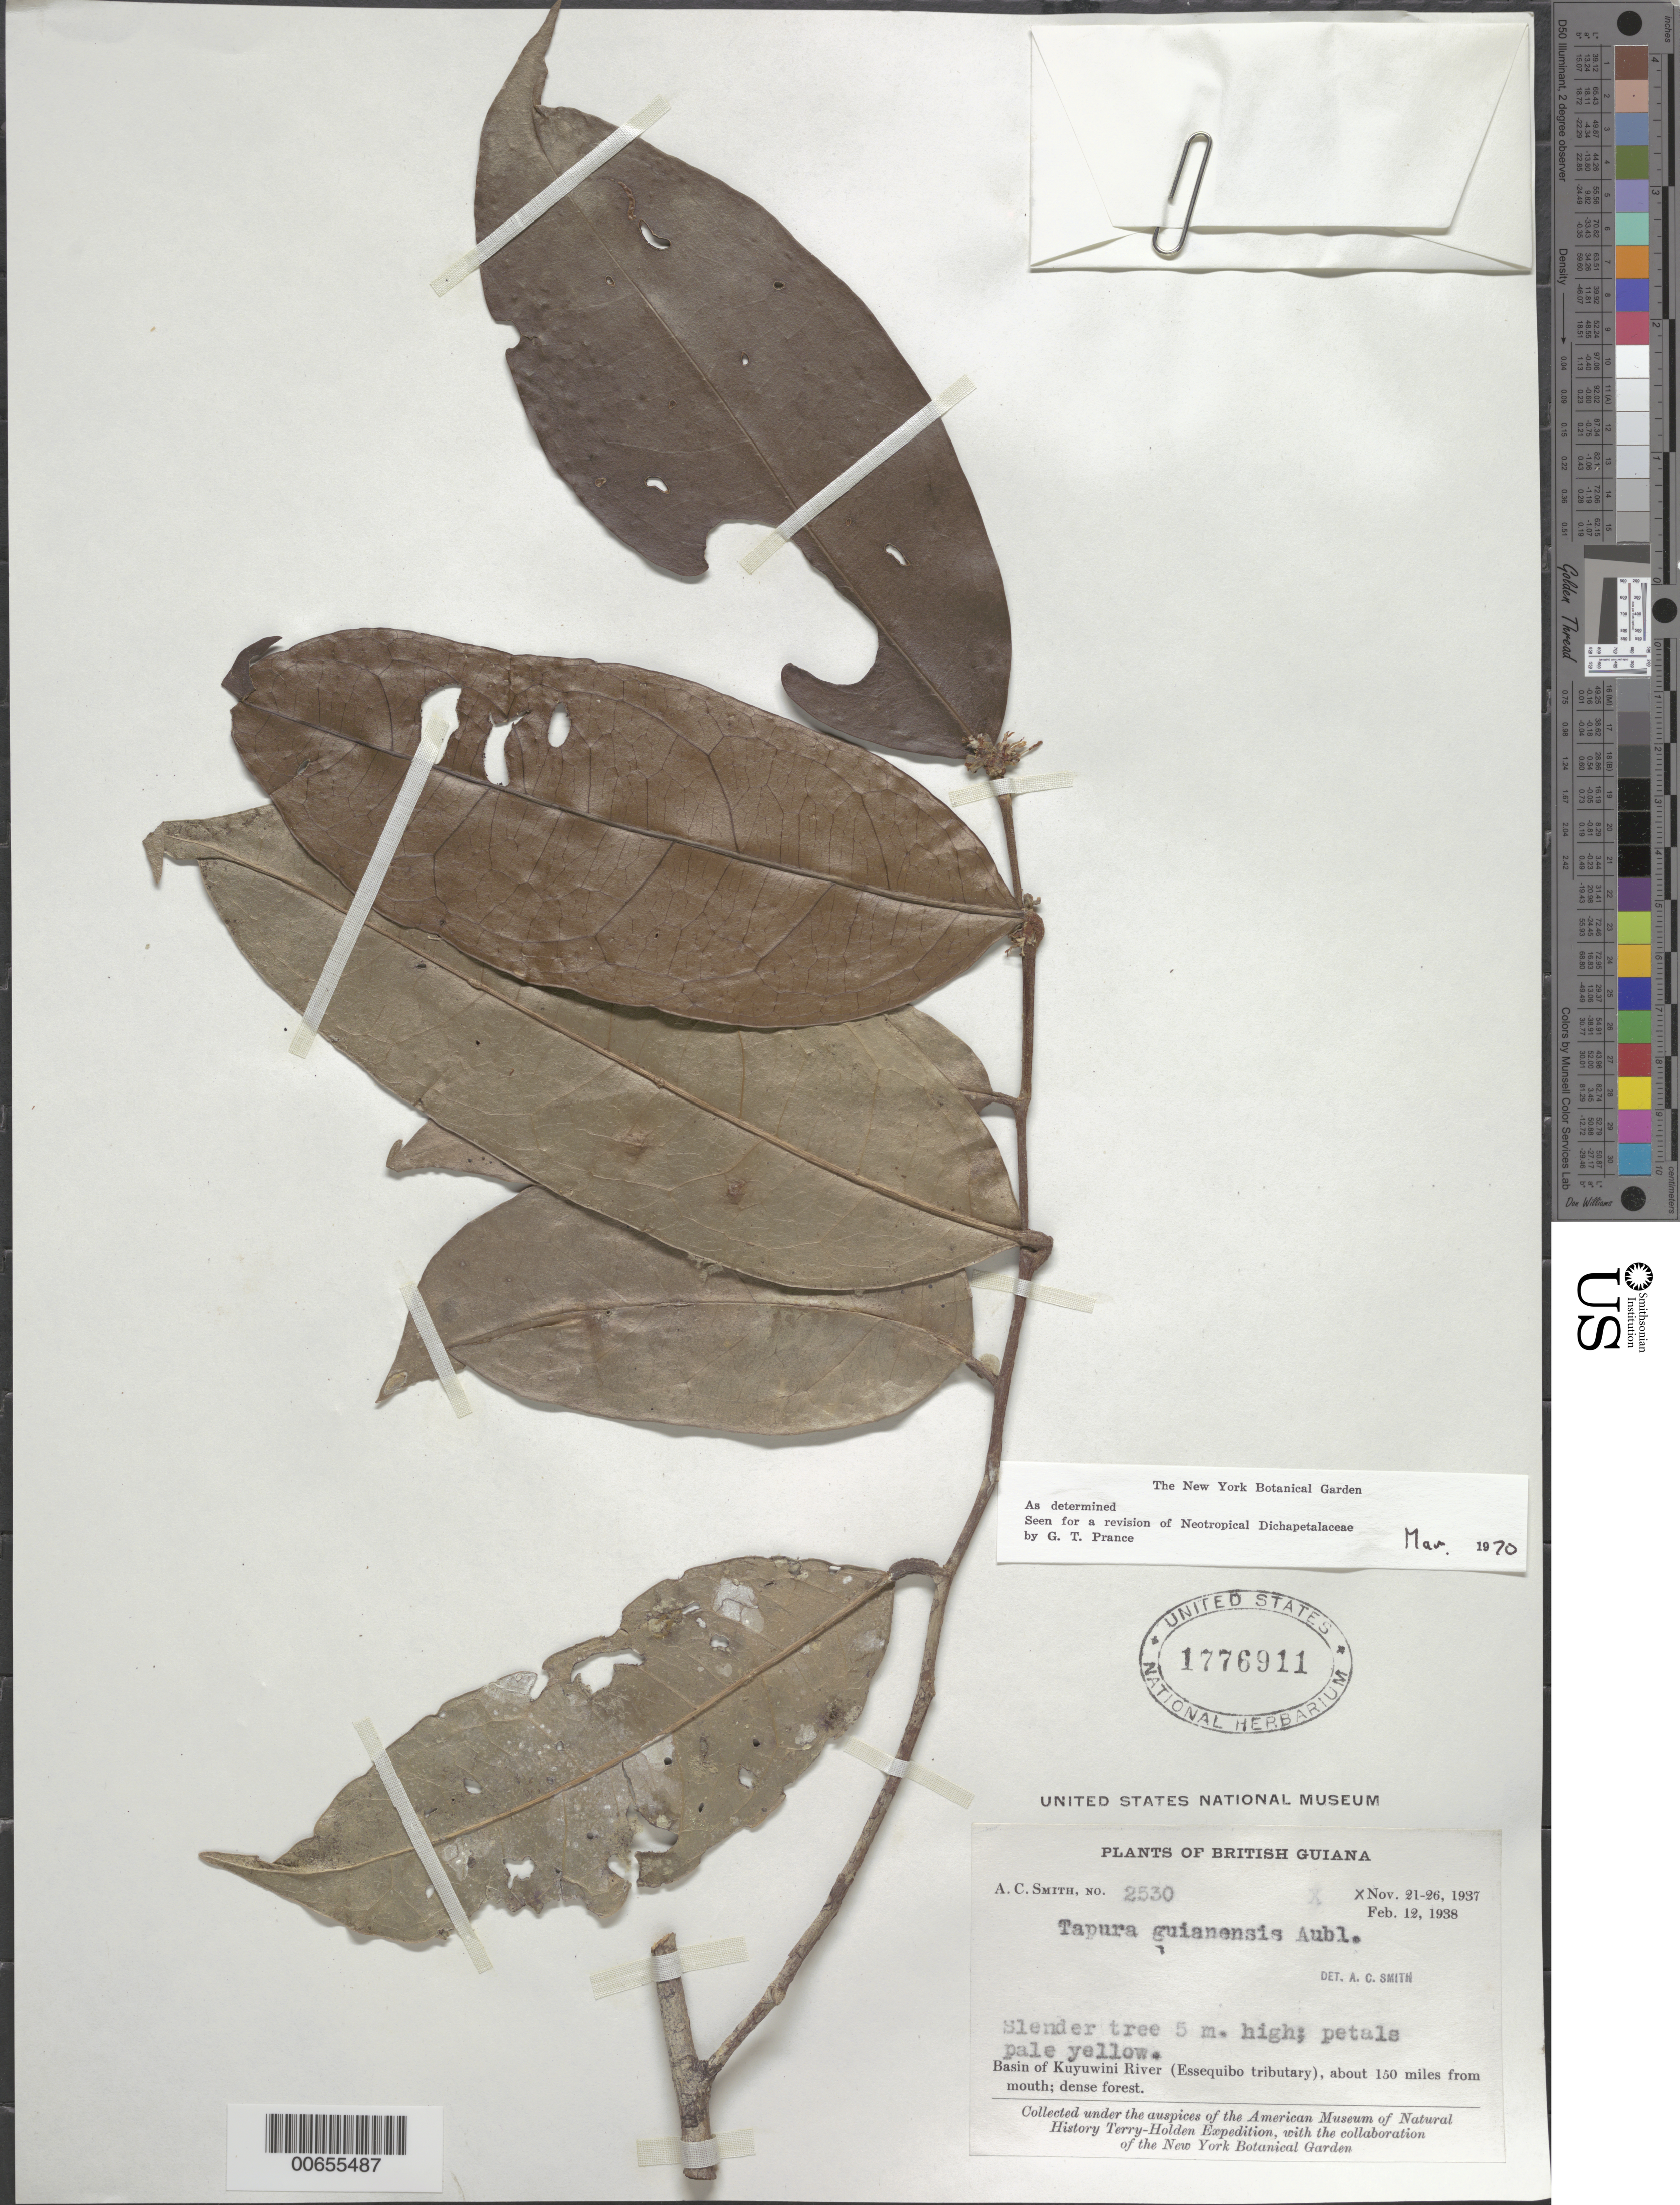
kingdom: Plantae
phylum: Tracheophyta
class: Magnoliopsida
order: Malpighiales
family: Dichapetalaceae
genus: Tapura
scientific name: Tapura guianensis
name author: Aubl.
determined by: Prance, G. T.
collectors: A. C. Smith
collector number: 2530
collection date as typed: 21-Nov-37 to 26-Nov-37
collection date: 1937-11-21/1937-11-26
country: Guyana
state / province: U. Takutu-U. Essequibo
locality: Kuyuwini River Basin (Essequibo River tributary), about 150 mi. from mouth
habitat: Dense forest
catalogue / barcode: US 1776911